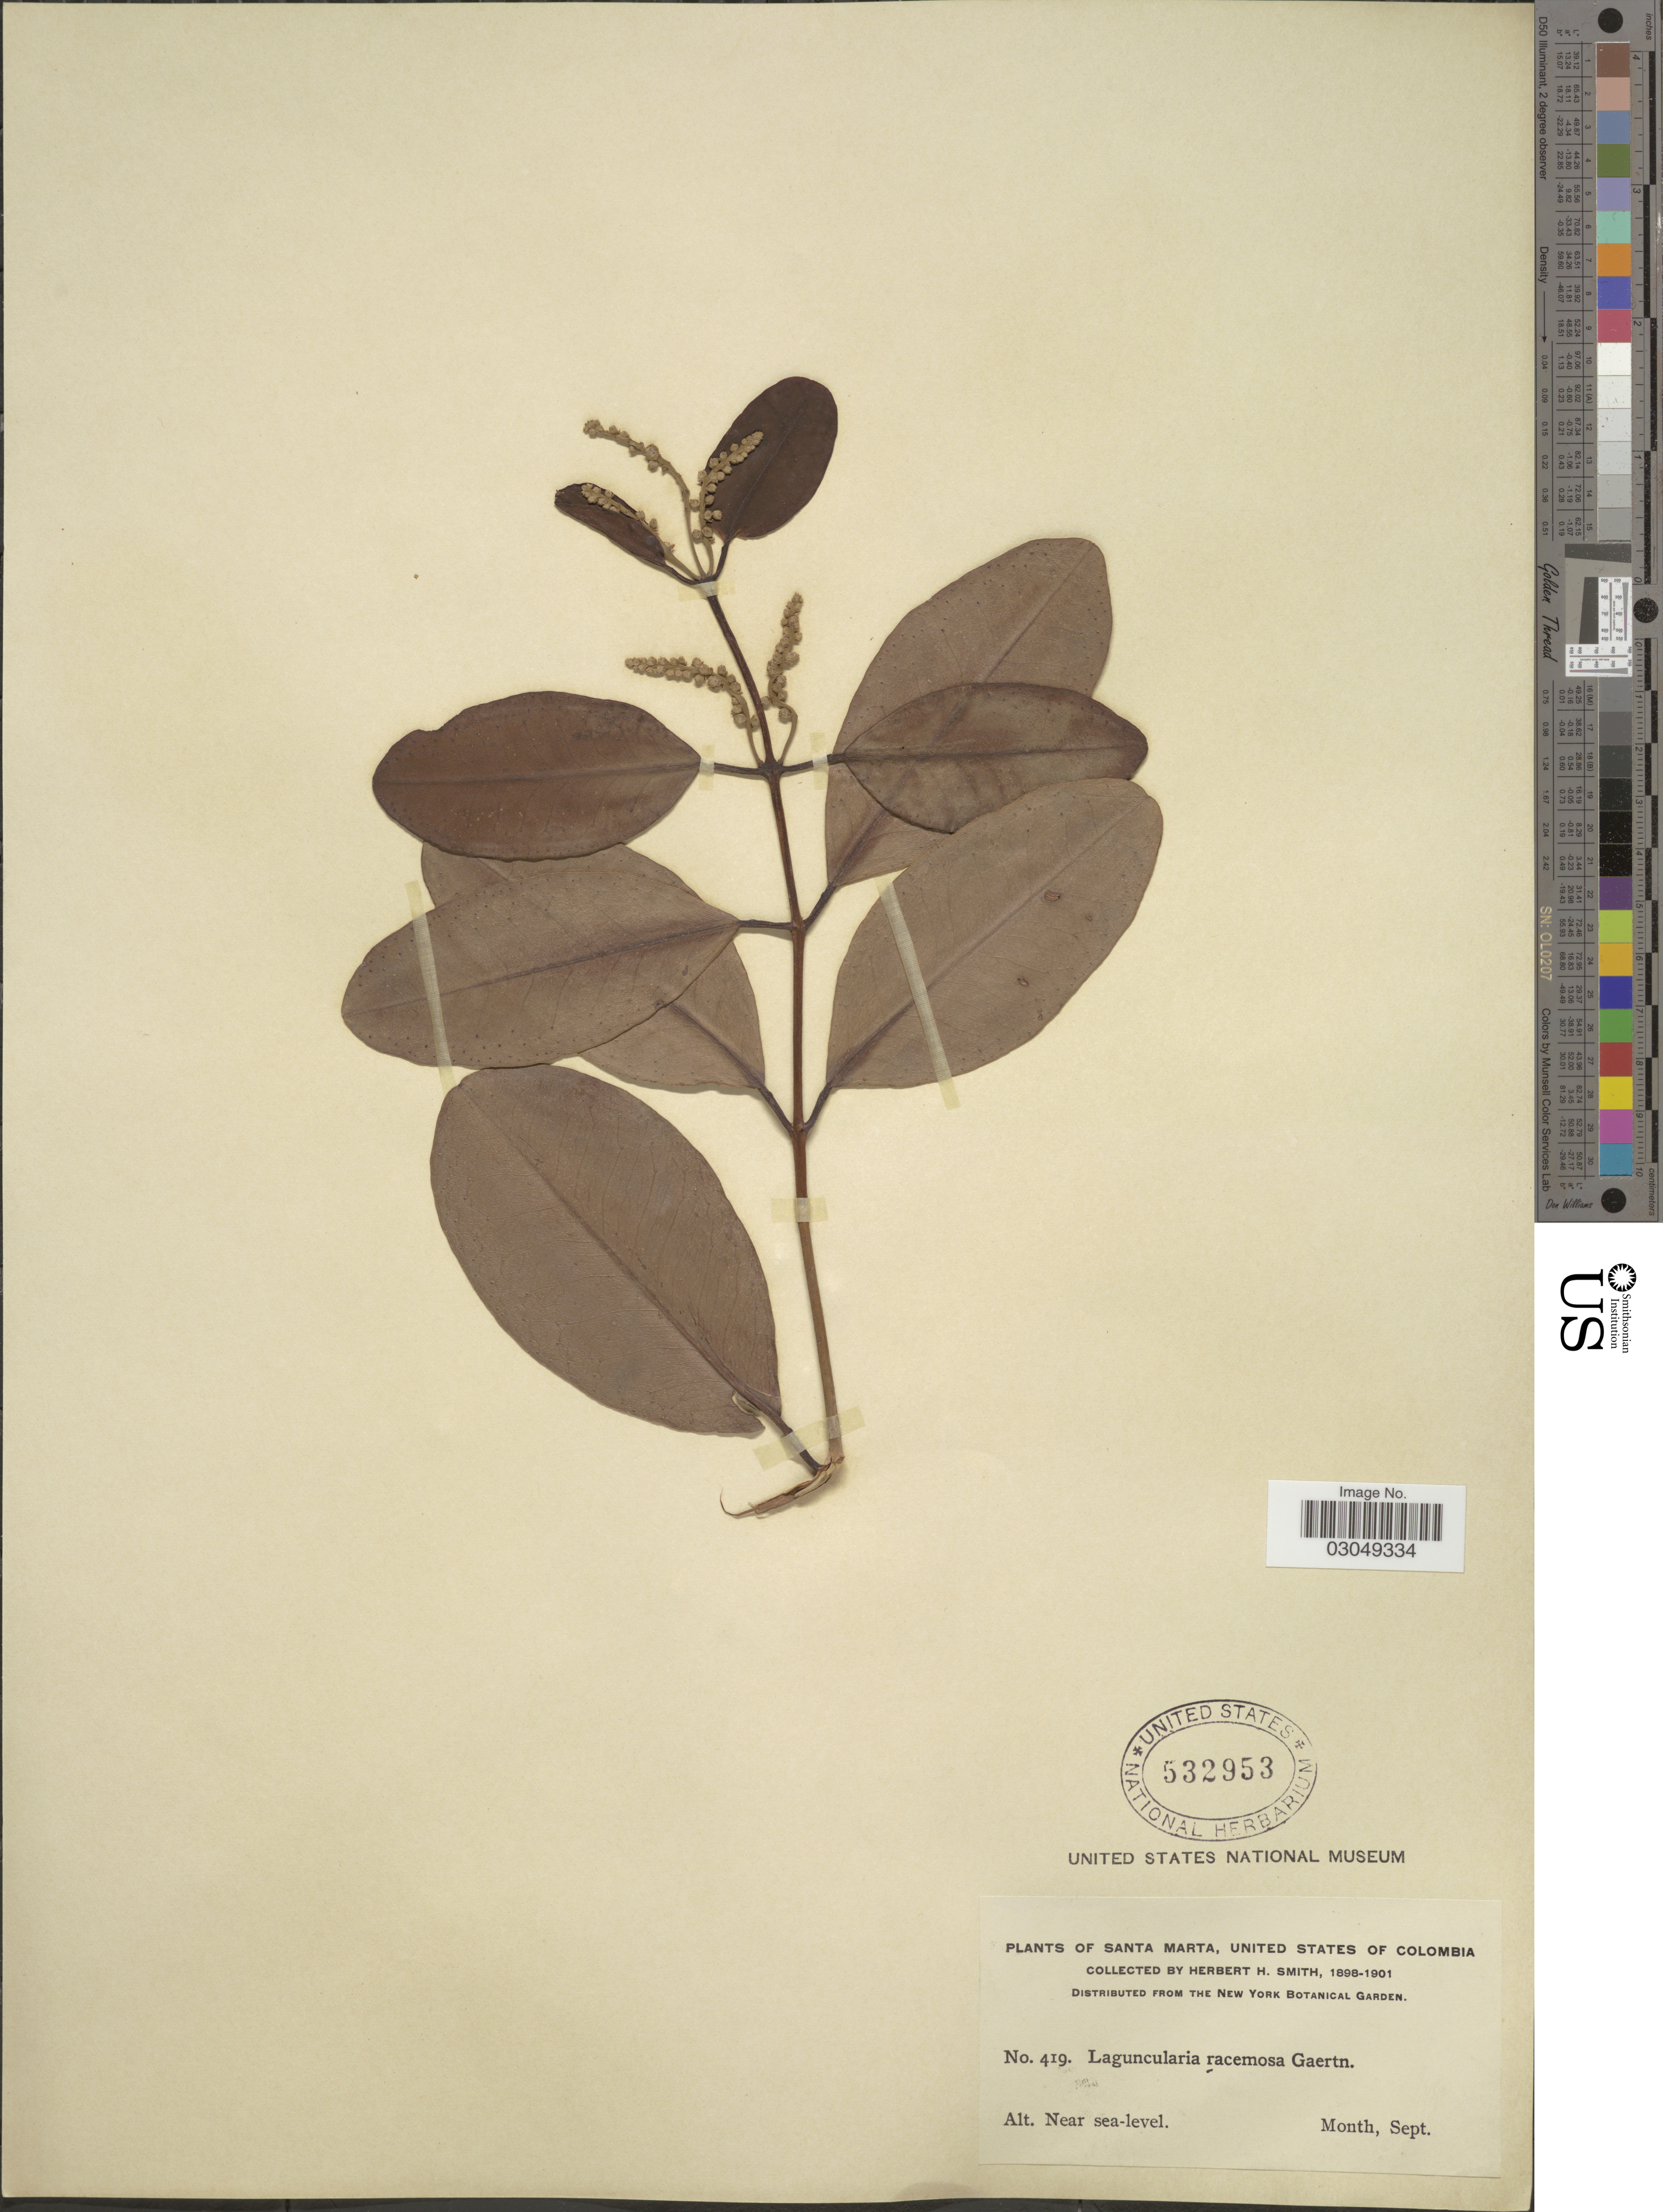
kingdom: Plantae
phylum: Tracheophyta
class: Magnoliopsida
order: Myrtales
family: Combretaceae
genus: Laguncularia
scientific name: Laguncularia racemosa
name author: (L.) C.F. Gaertn.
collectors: Herbert H. Smith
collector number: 419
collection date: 1898-09/1901-09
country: Colombia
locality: Santa Marta, United States of Colombia.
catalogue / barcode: US 532953